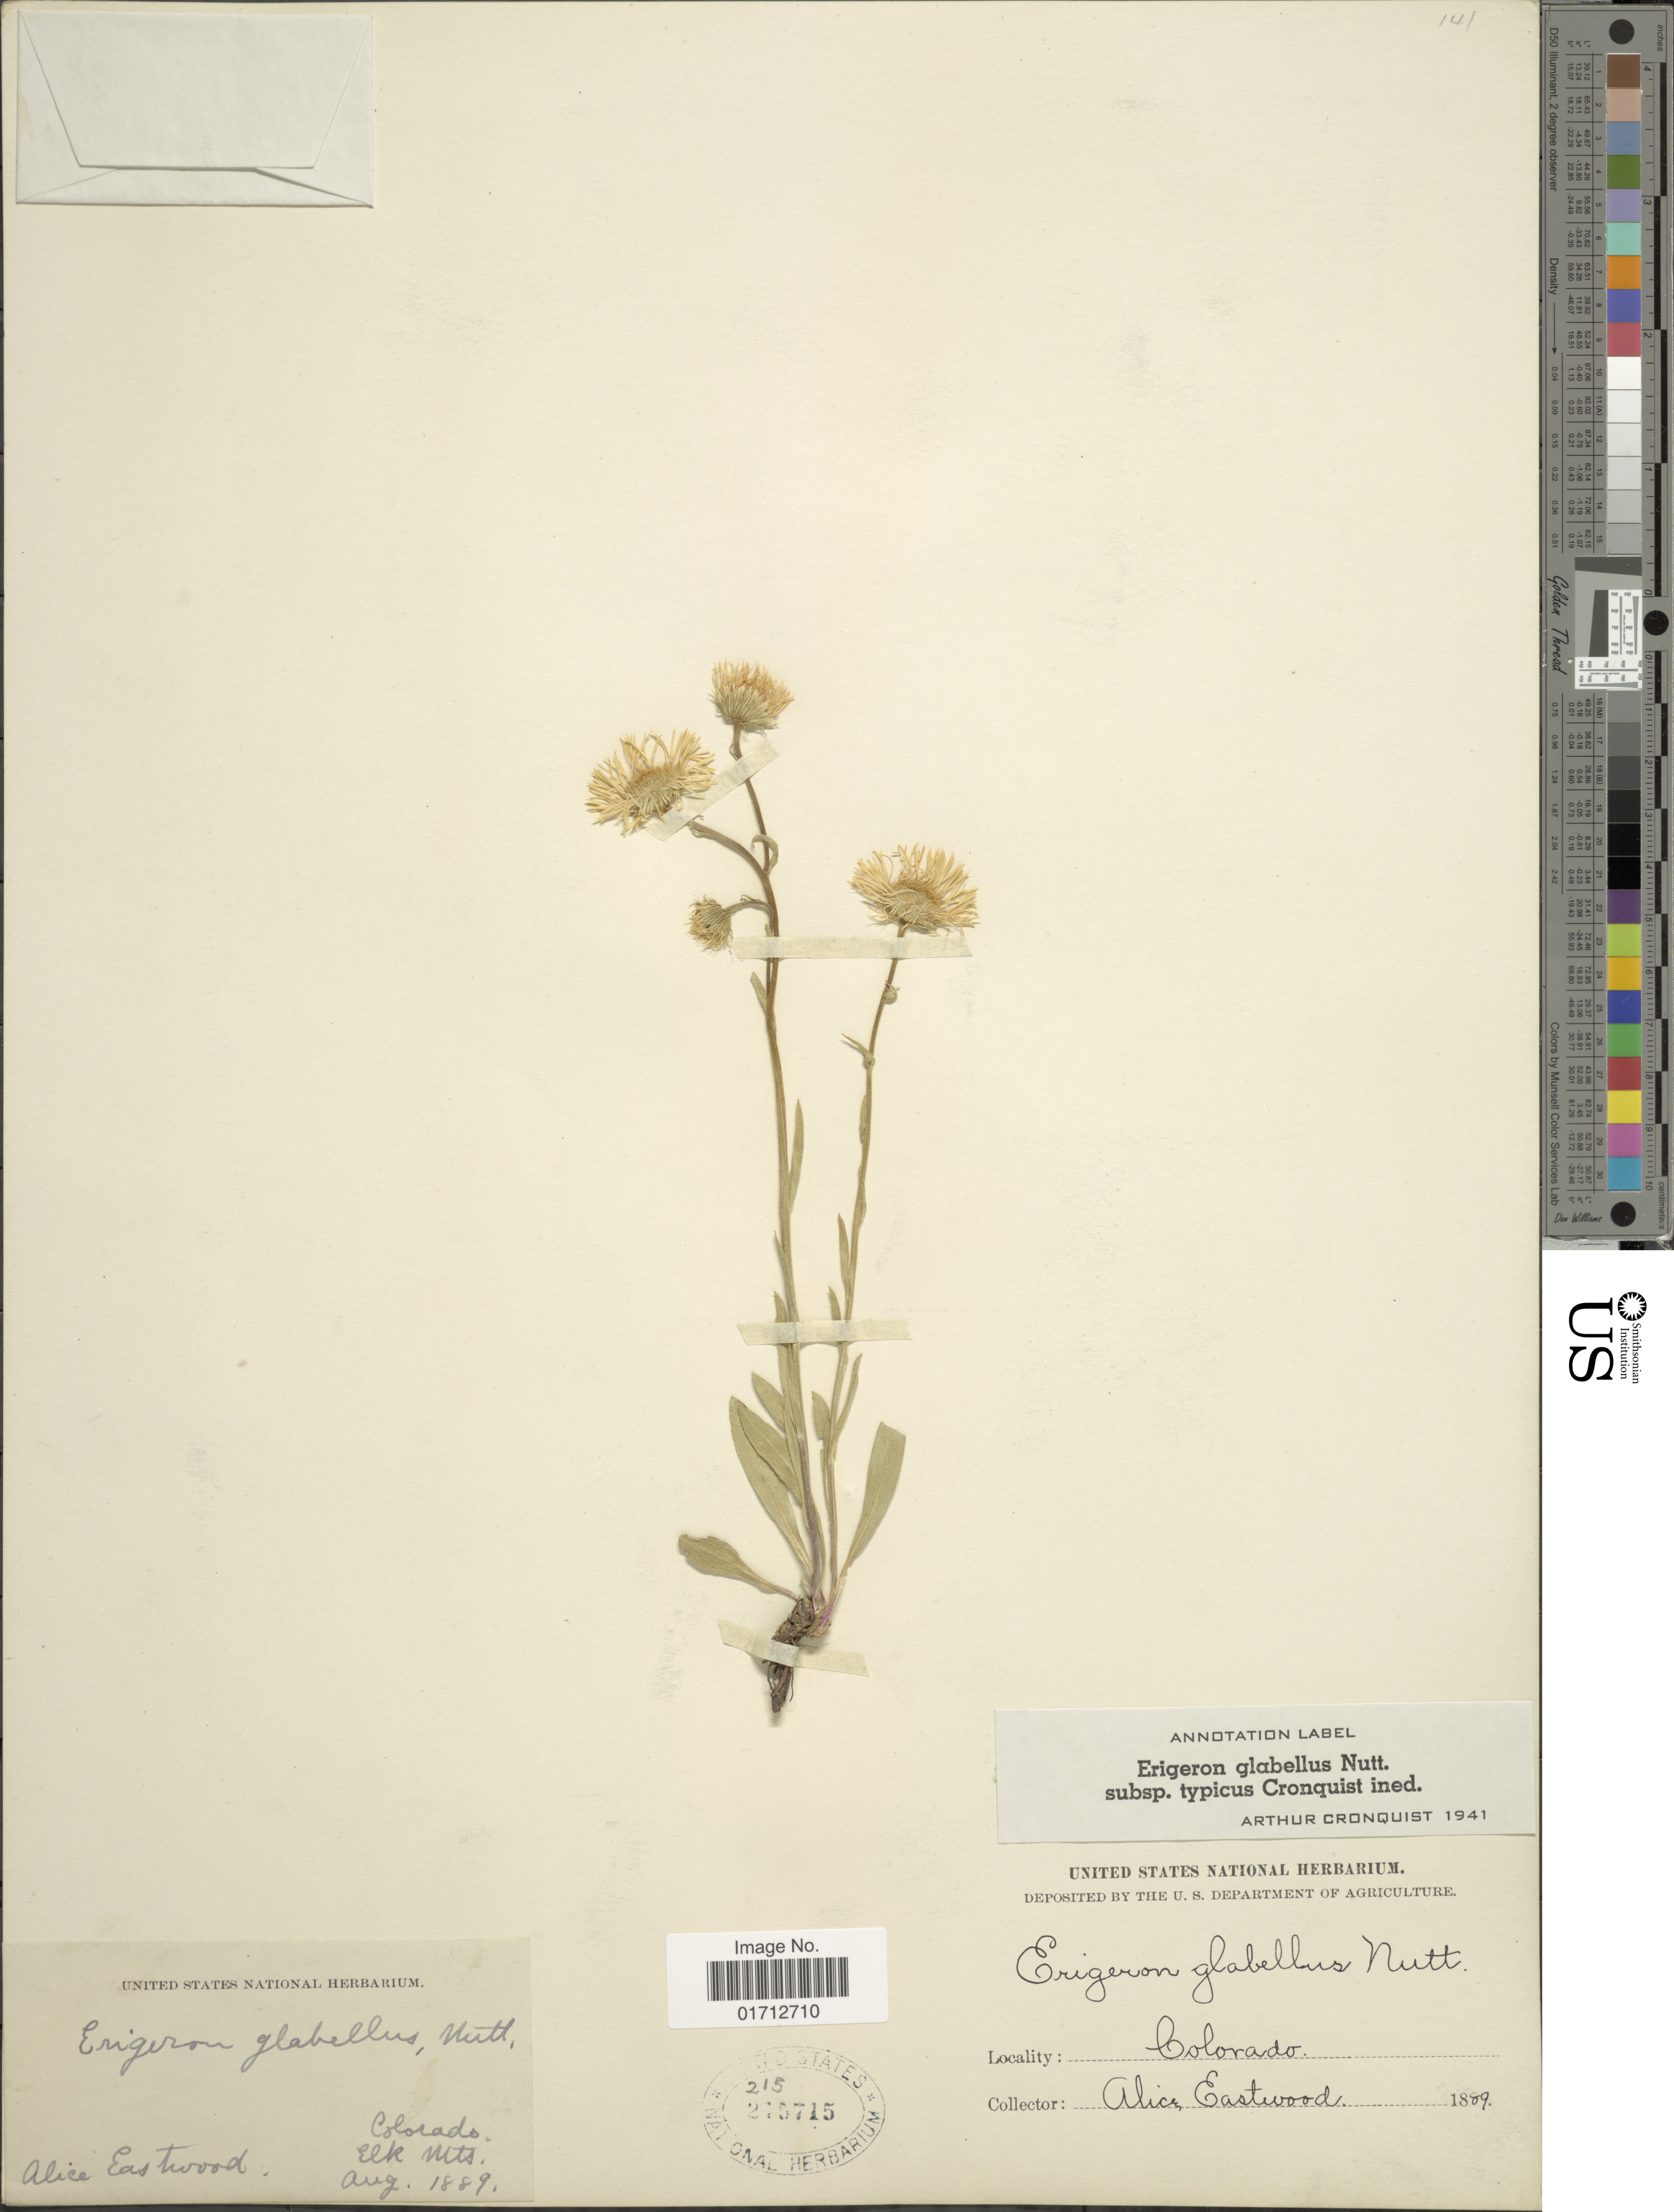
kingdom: Plantae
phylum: Tracheophyta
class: Magnoliopsida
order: Asterales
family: Asteraceae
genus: Erigeron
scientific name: Erigeron glabellus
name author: Nutt.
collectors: A. Eastwood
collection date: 1889-08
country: United States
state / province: Colorado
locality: Elk Mts.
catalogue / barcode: US 215715